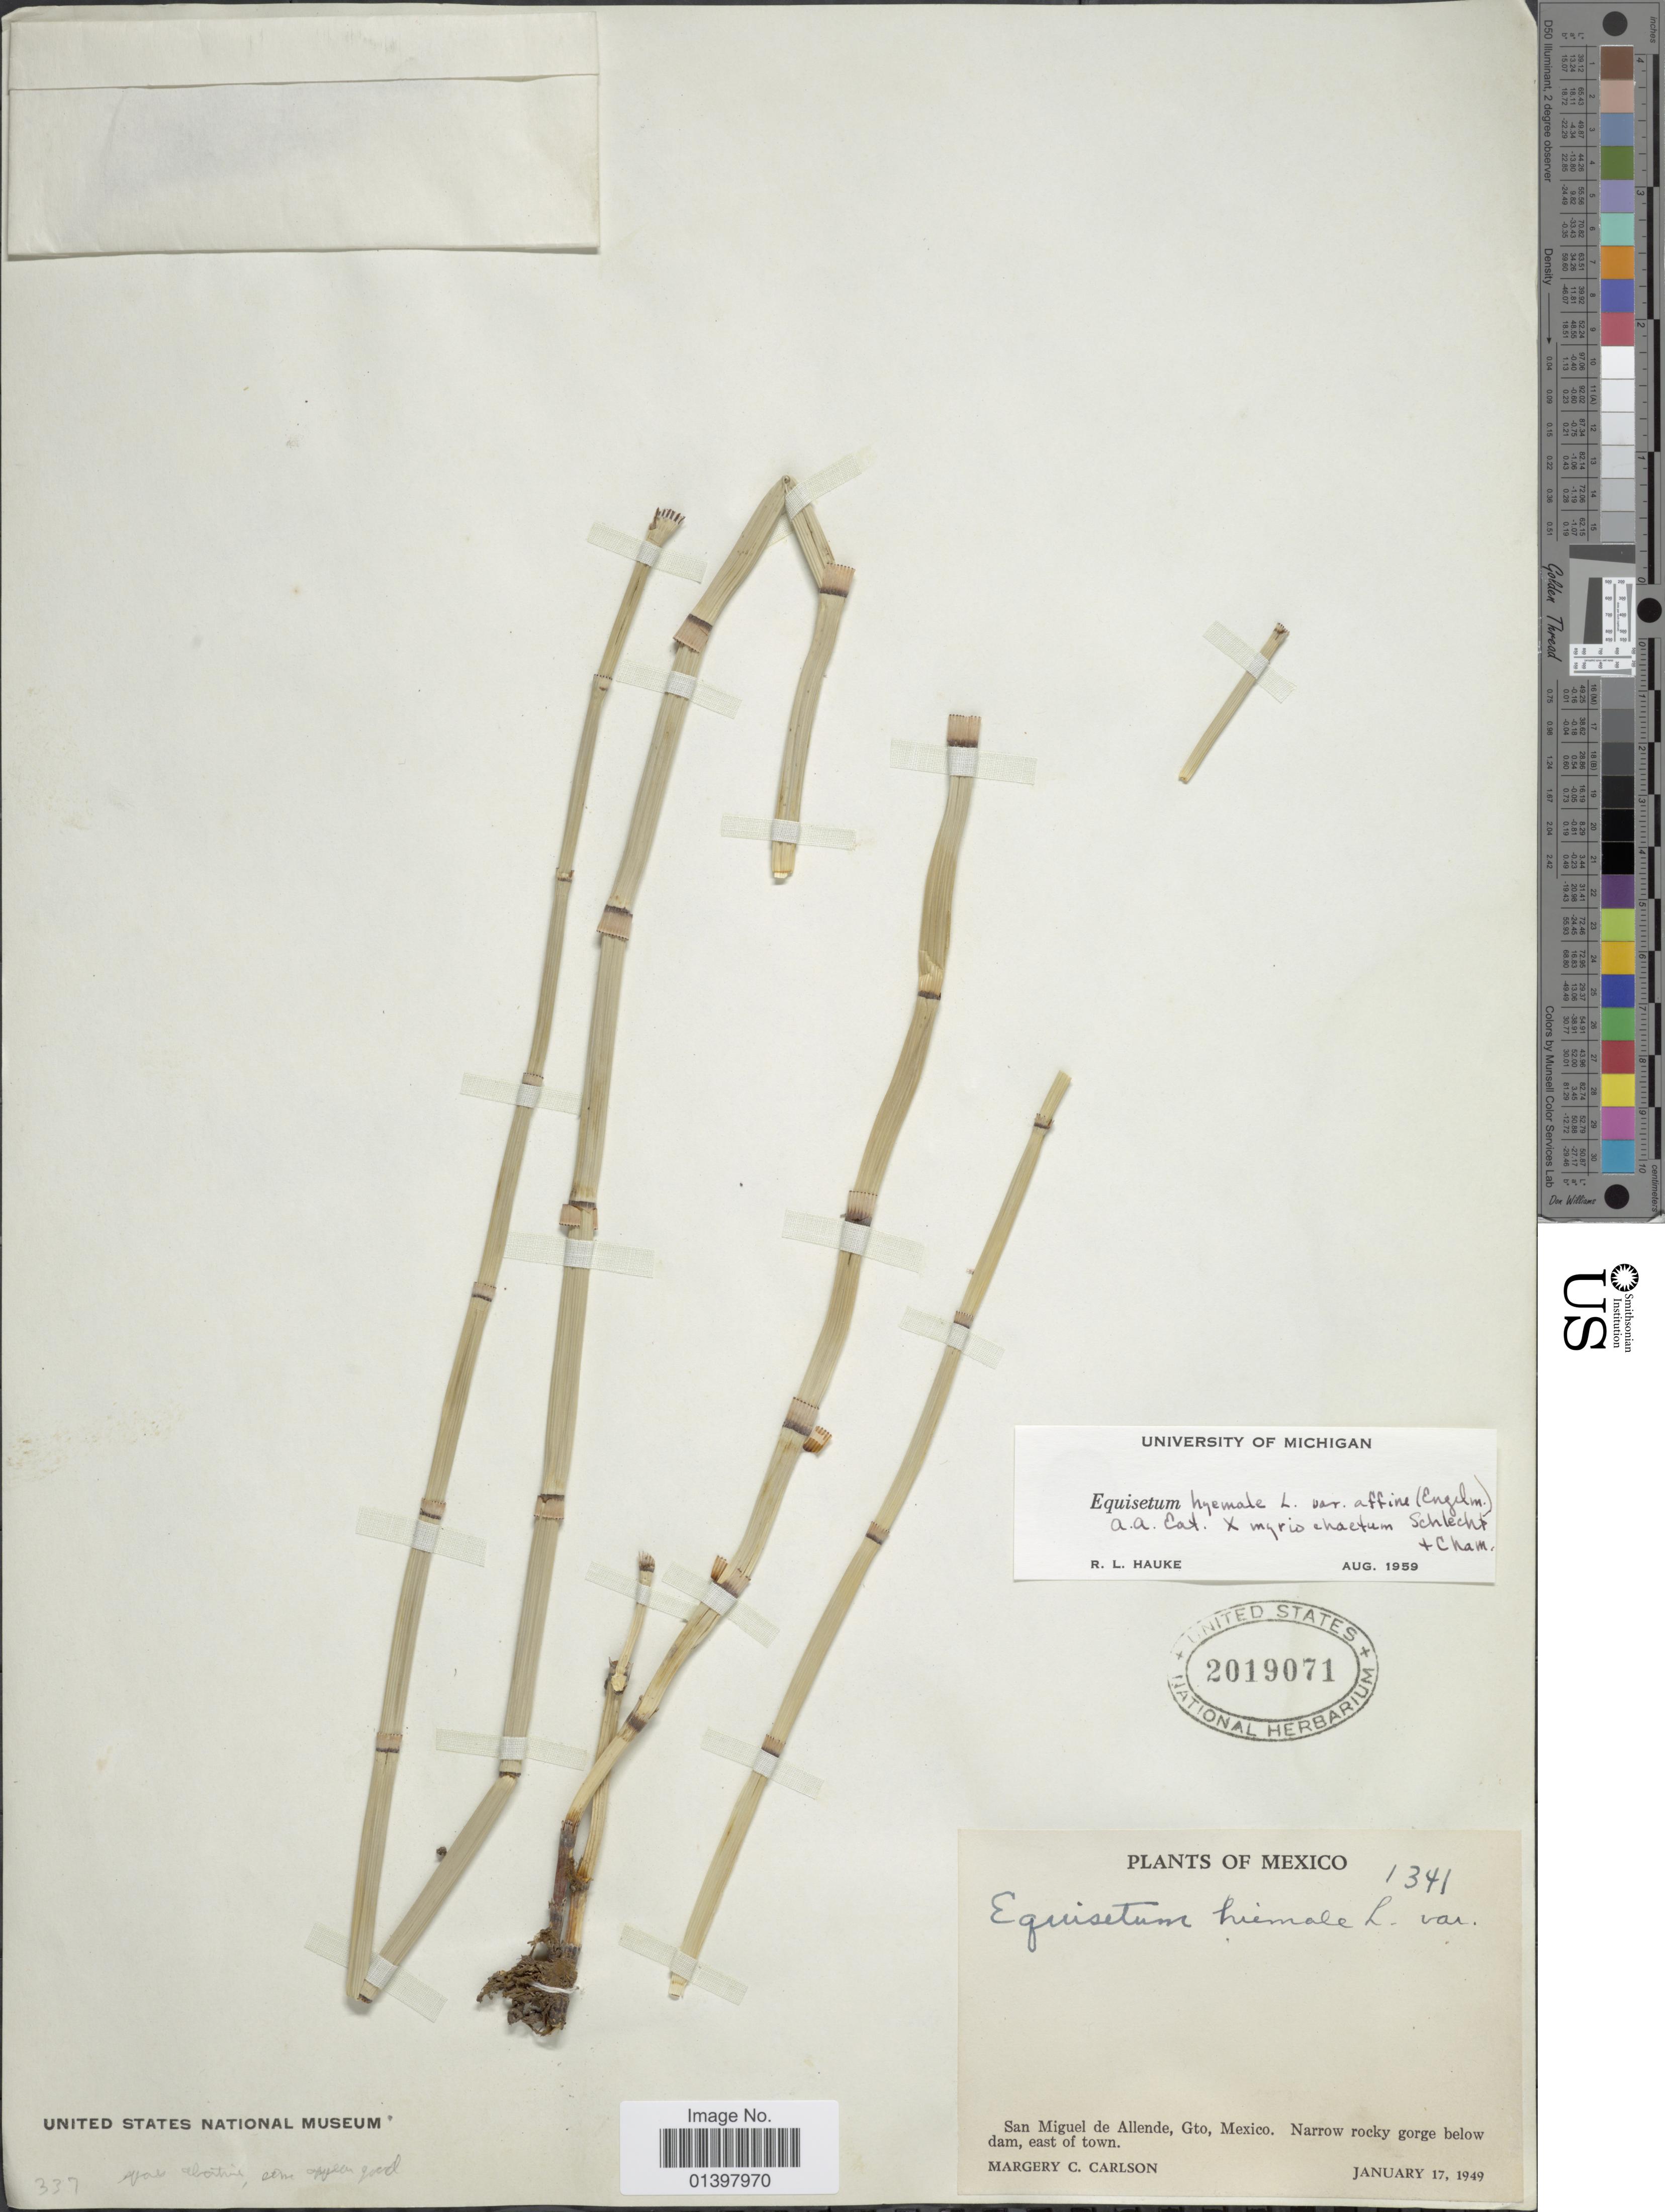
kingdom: Plantae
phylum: Tracheophyta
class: Polypodiopsida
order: Equisetales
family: Equisetaceae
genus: Equisetum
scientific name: Equisetum hyemale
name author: L.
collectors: M. C. Carlson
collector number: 1341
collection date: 1949-01-17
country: Mexico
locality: San Miguel de Allende, Gto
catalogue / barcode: US 2019071